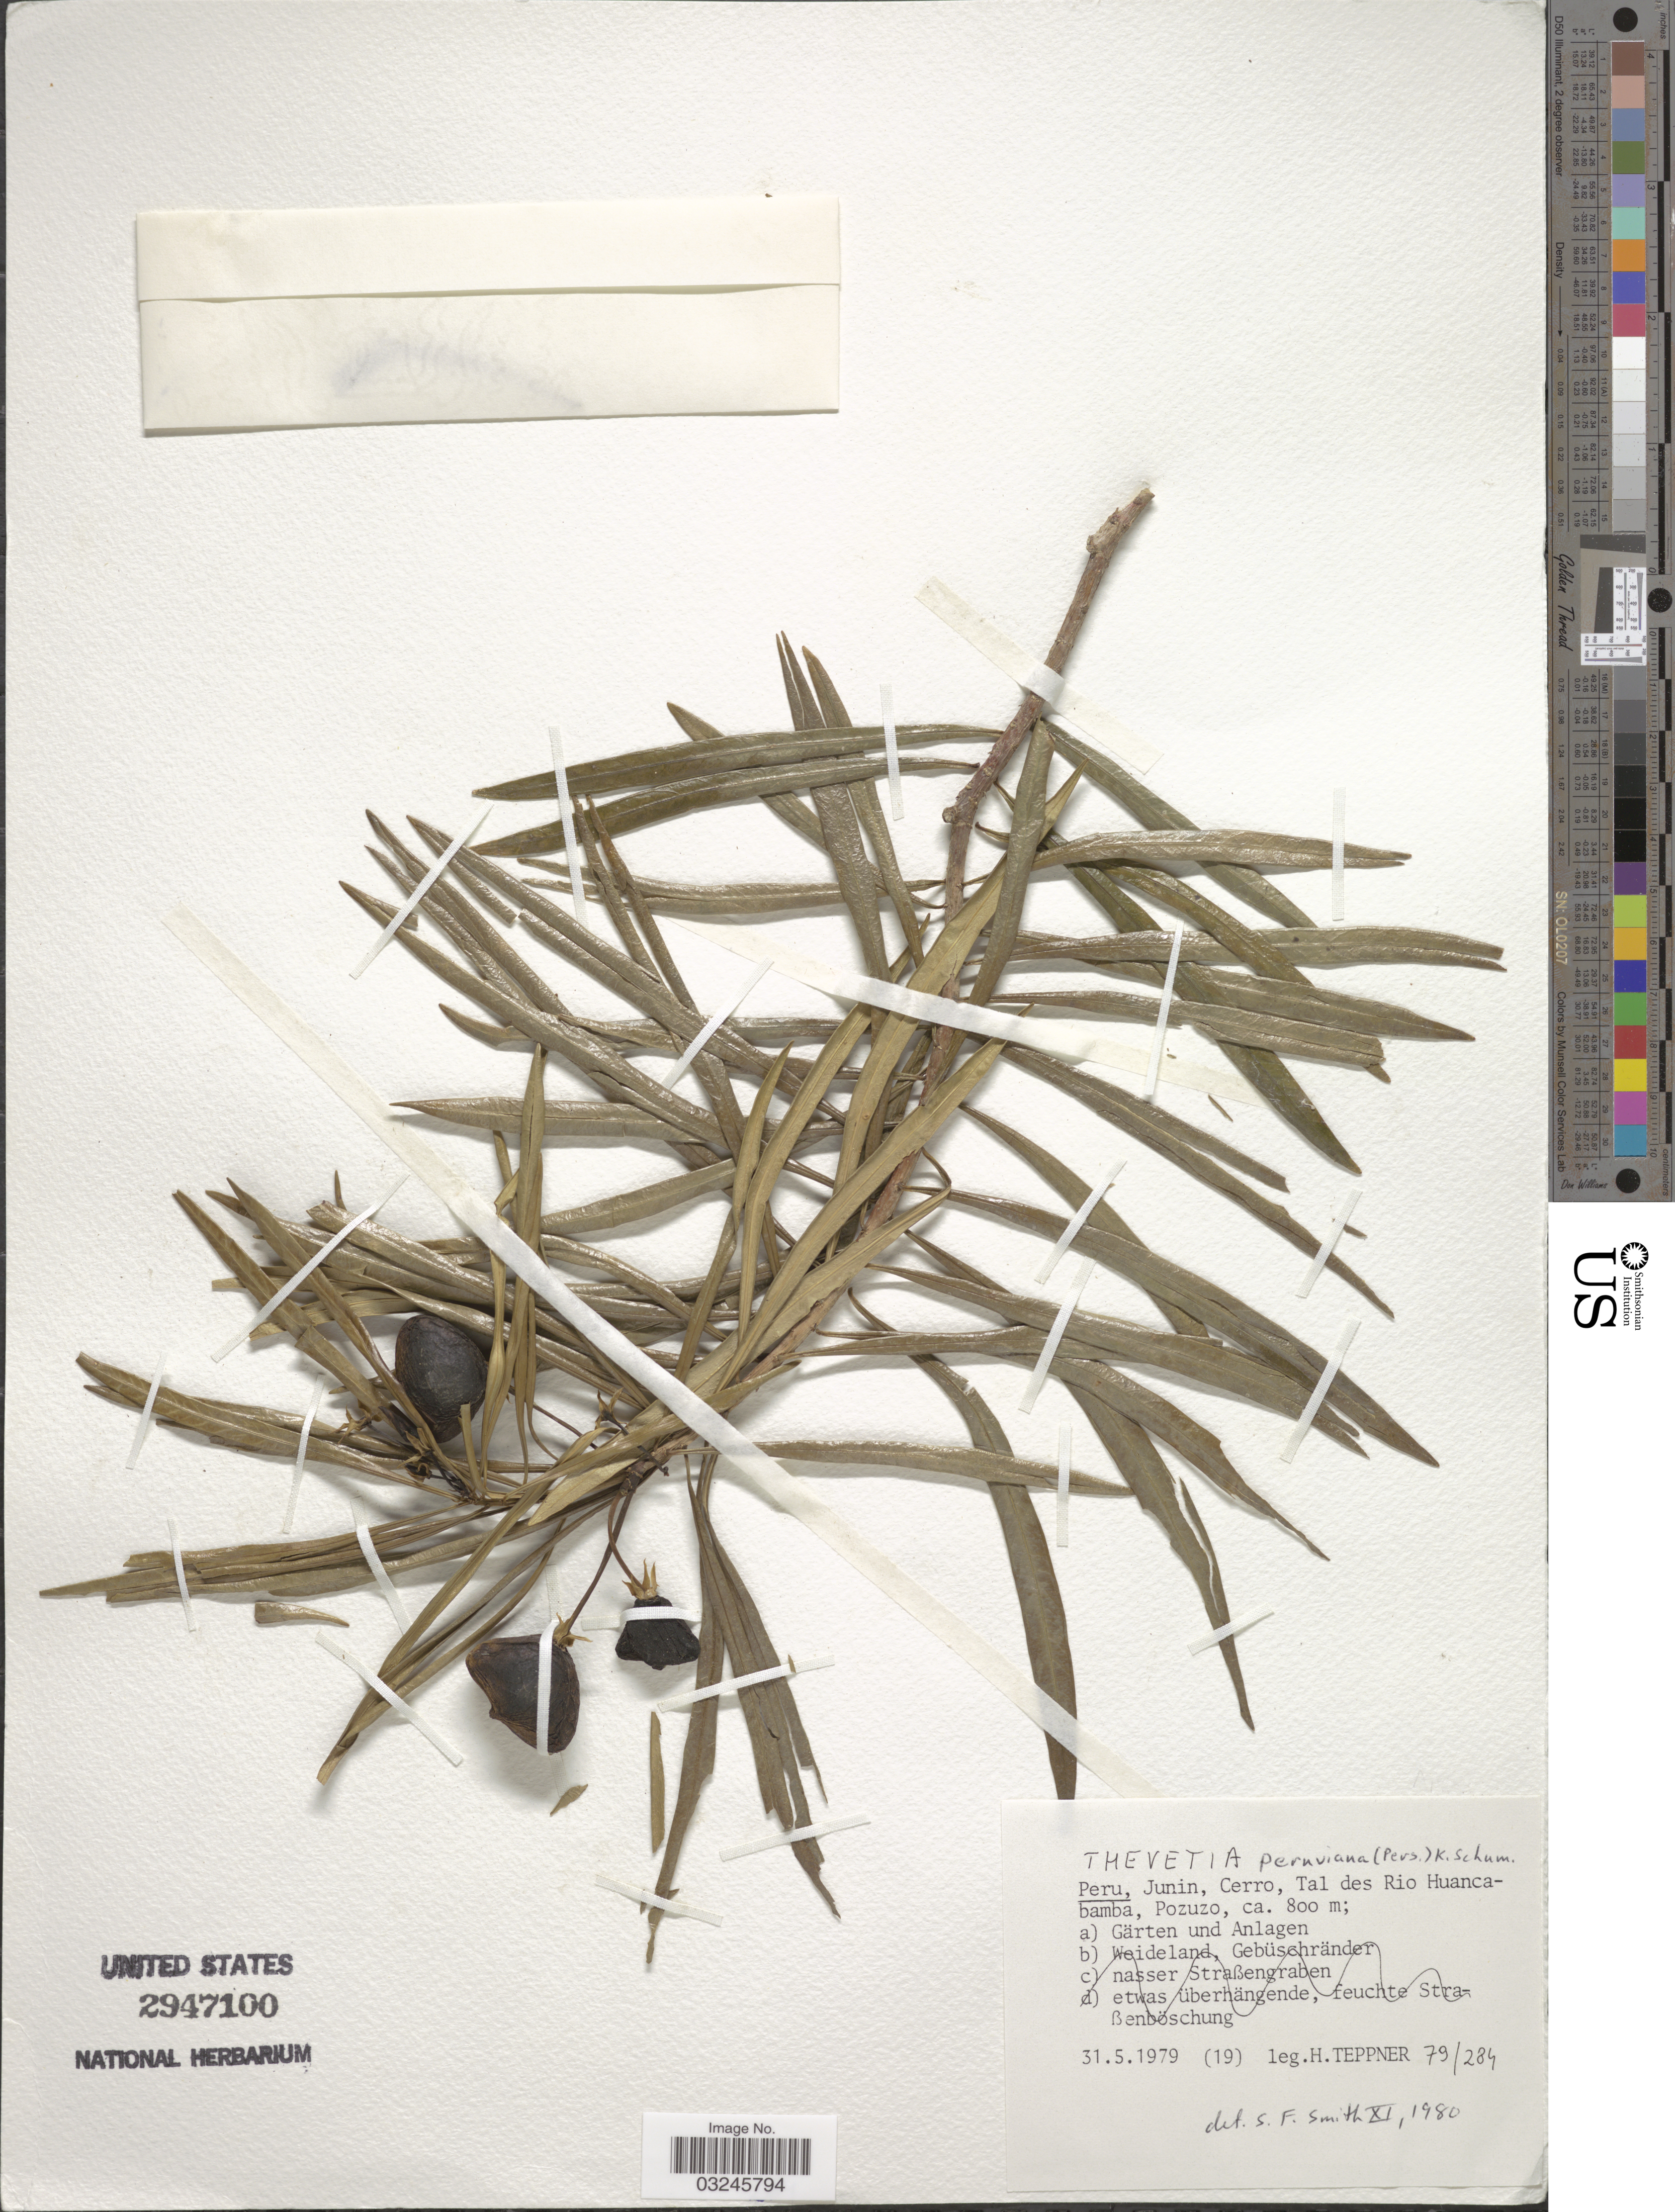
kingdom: Plantae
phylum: Tracheophyta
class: Magnoliopsida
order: Gentianales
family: Apocynaceae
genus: Thevetia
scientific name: Thevetia peruviana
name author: (Pers.) K. Schum.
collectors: H. Teppner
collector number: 79/284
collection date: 1979-05-31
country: Peru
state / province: Junín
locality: Cerro, Tal des Rio Huancabamba, Pozuzo, Gärten und Anlagen.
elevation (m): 800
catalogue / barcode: US 2947100